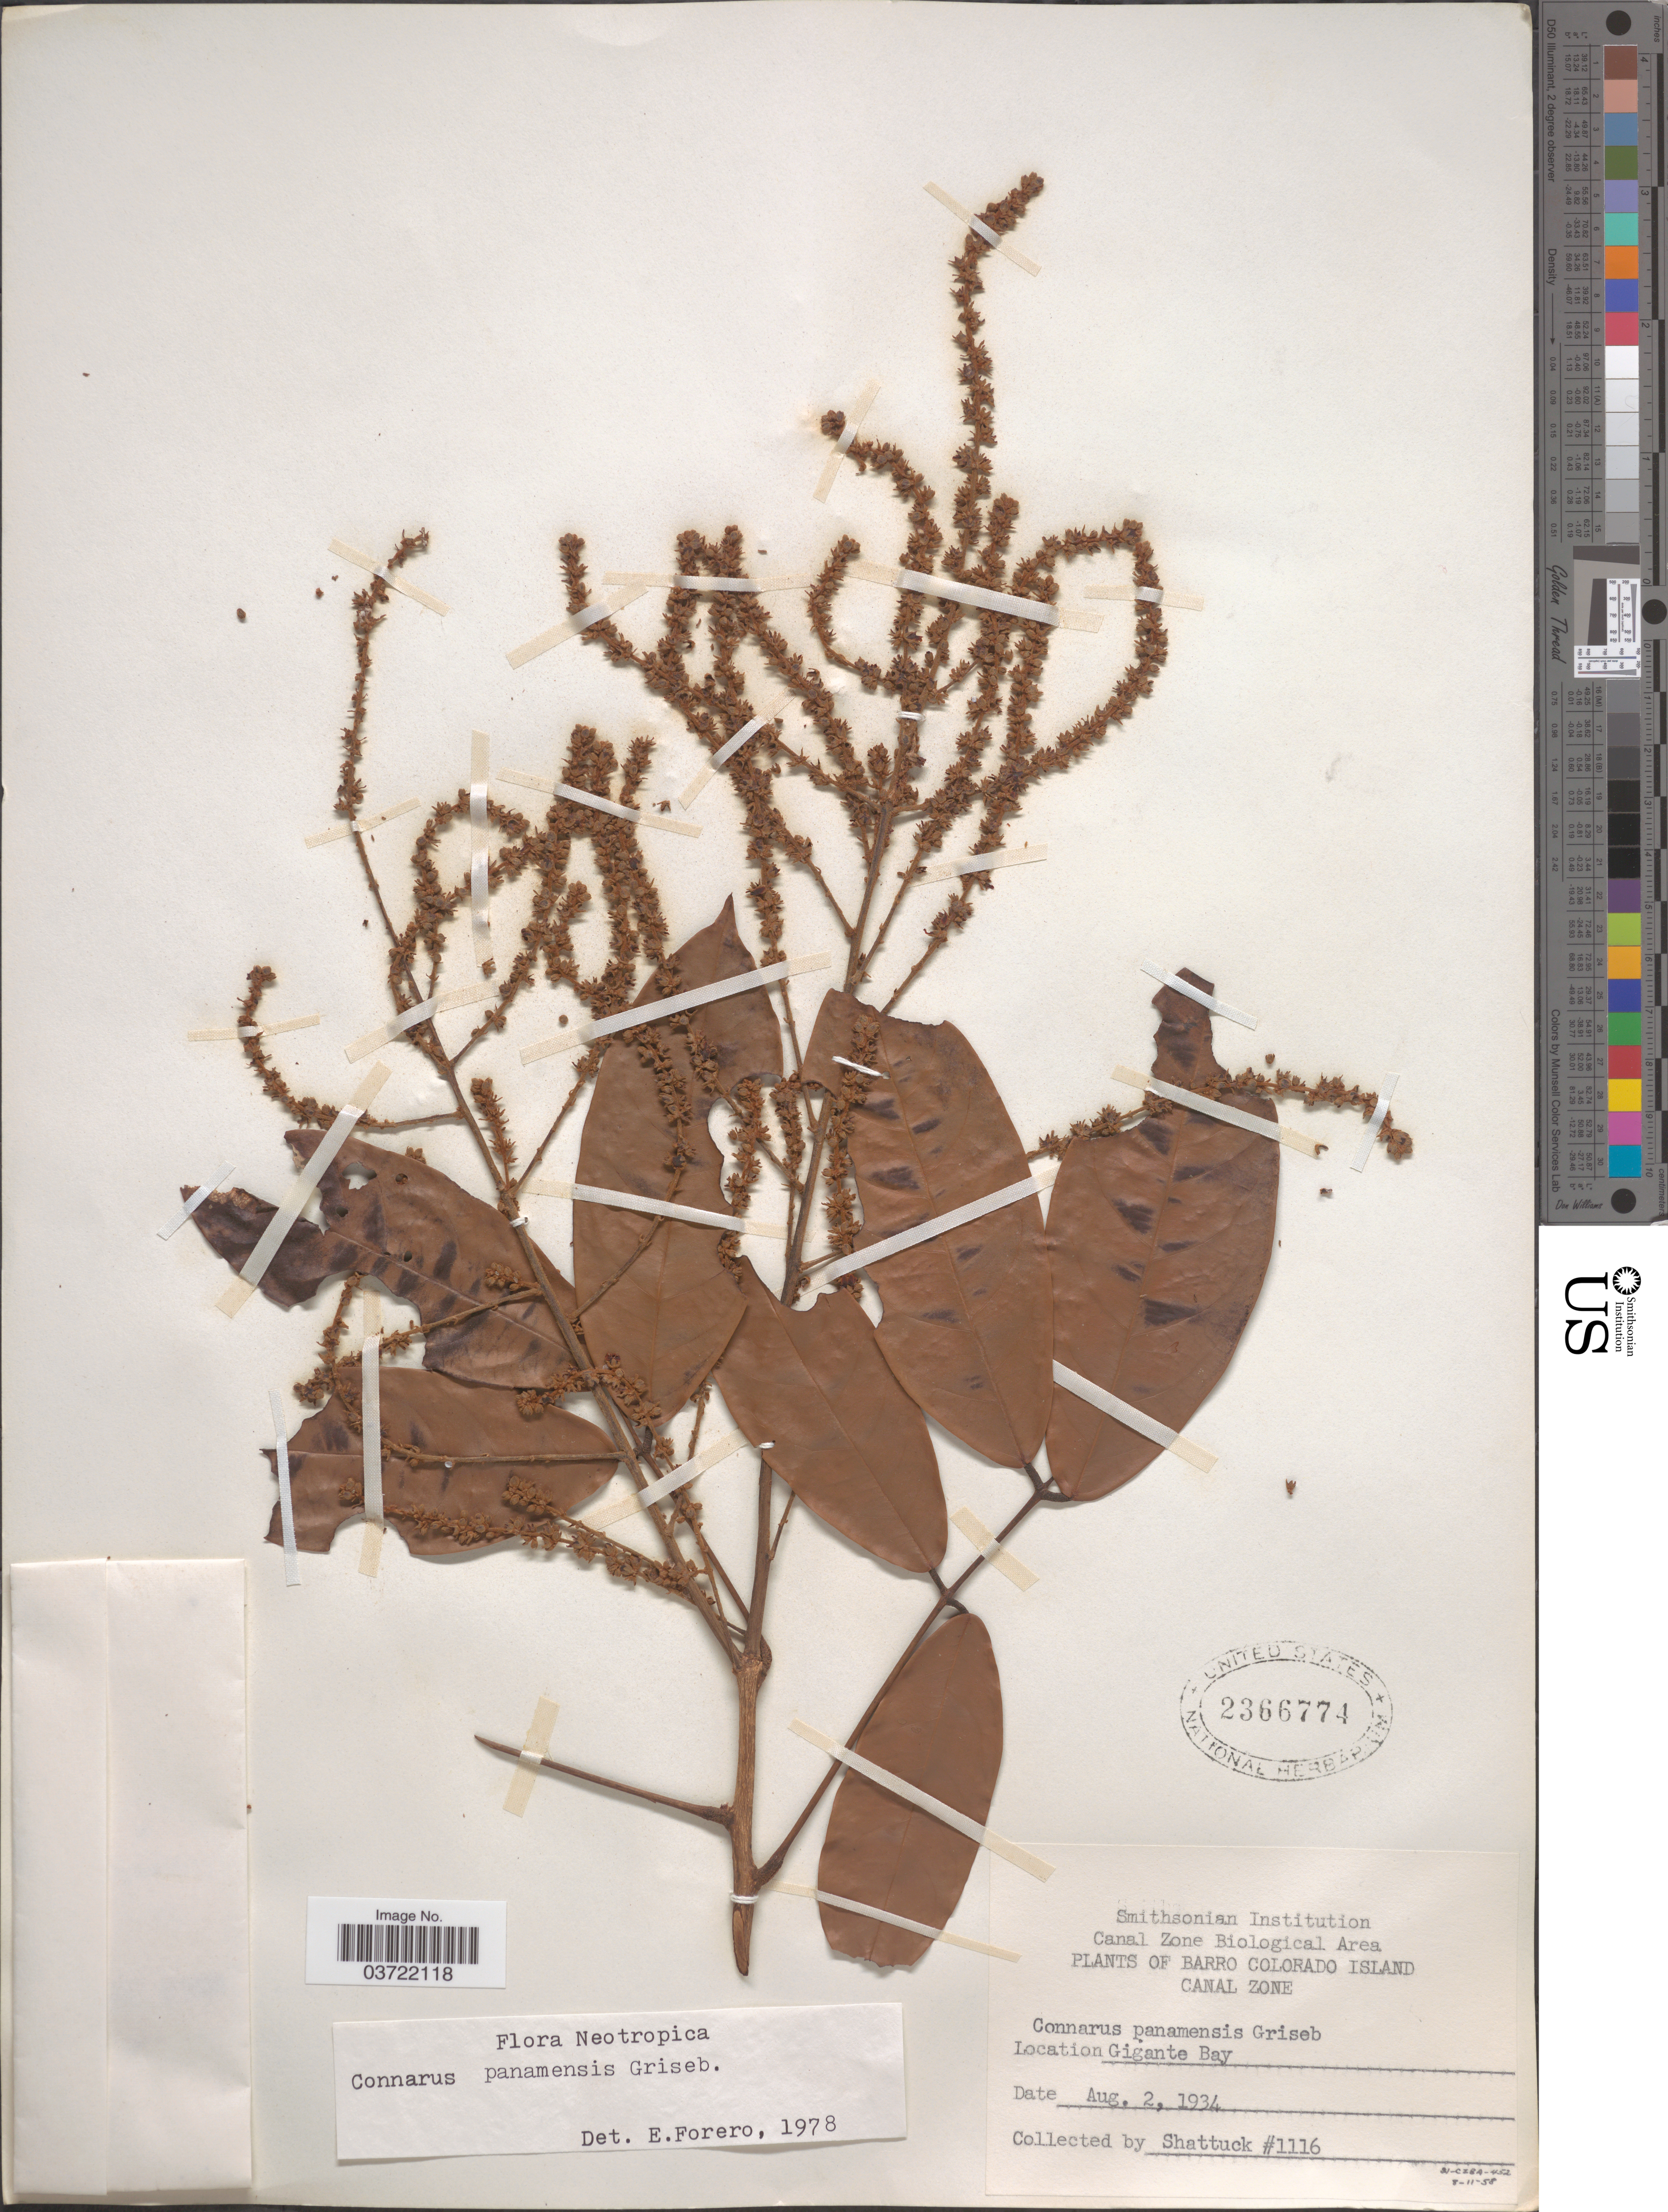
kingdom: Plantae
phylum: Tracheophyta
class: Magnoliopsida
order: Oxalidales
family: Connaraceae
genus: Connarus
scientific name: Connarus palawanensis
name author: Elmer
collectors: Shattuck, --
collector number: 1116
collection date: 1934-08-02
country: Panama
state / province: Panamá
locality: Barro Colorado Island. Canal Zone. Gigante Bay.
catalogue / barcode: US 2366774